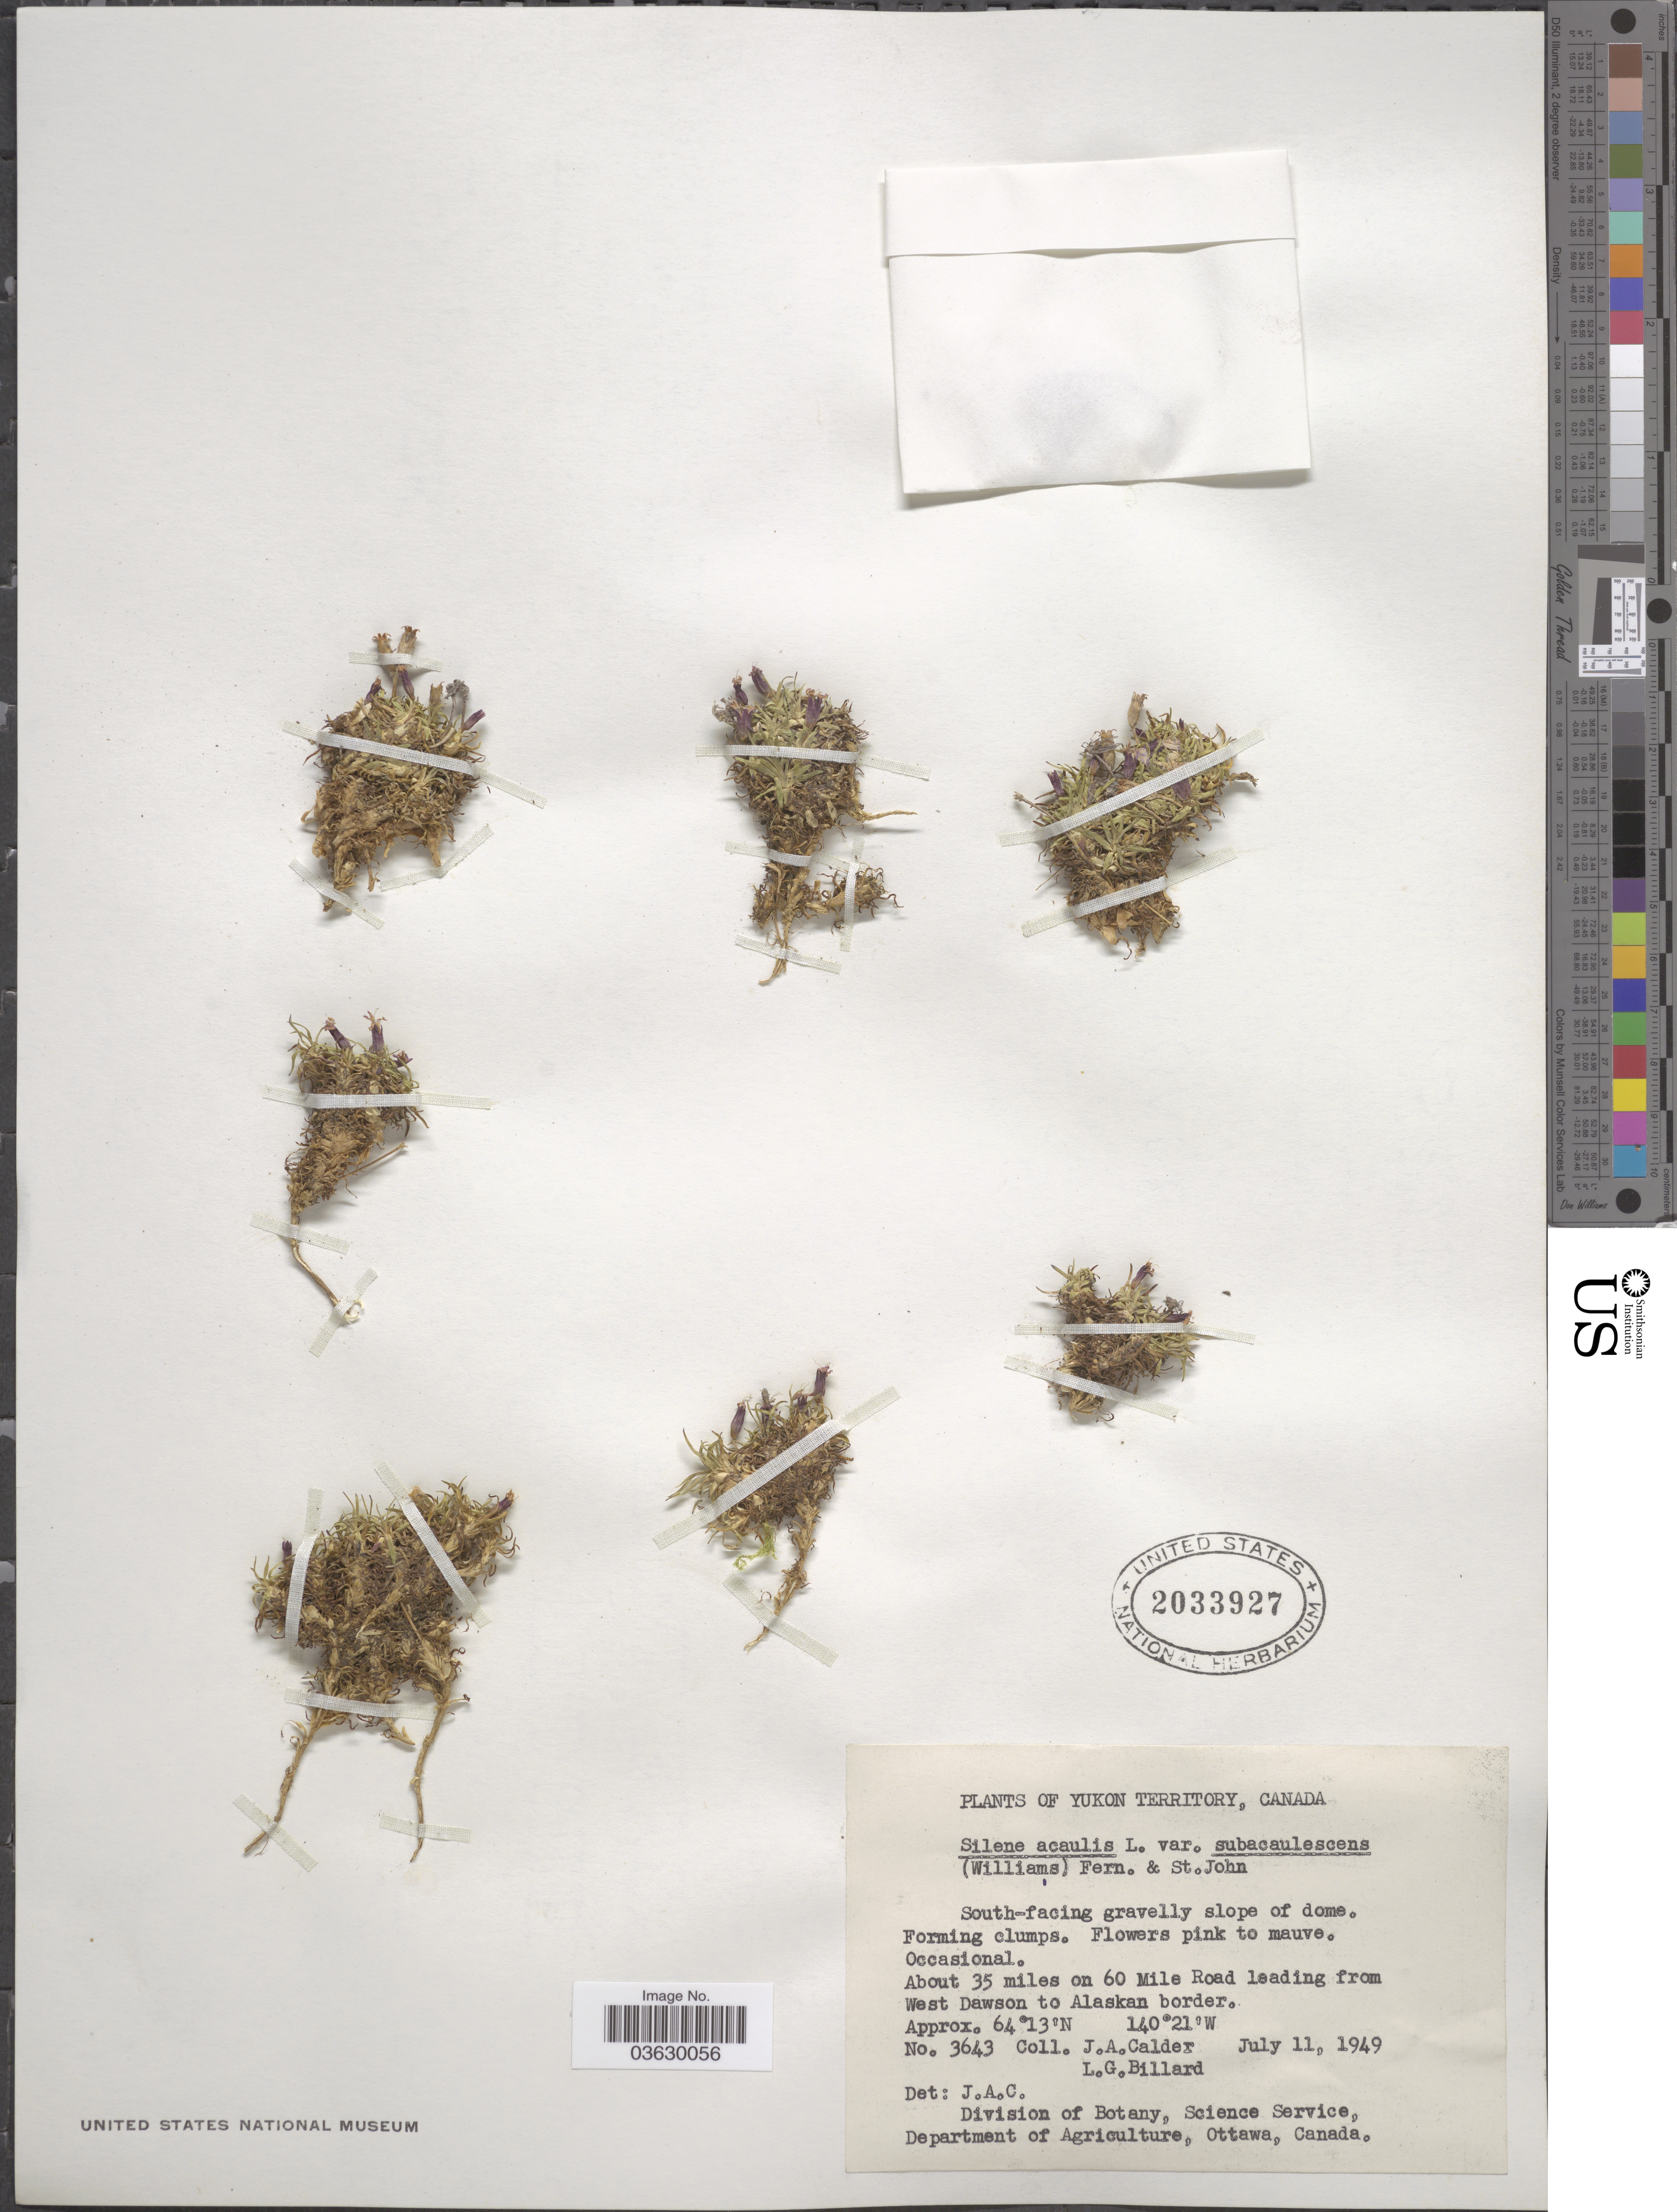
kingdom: Plantae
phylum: Tracheophyta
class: Magnoliopsida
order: Caryophyllales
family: Caryophyllaceae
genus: Silene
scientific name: Silene acaulis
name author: (L.) Jacq.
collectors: J. A. Calder & L. Billard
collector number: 3643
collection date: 1949-07-11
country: Canada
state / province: Yukon Territory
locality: About 35 miles on 60 Mile Road leading from West Dawson to Alaskan border.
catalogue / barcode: US 2033927